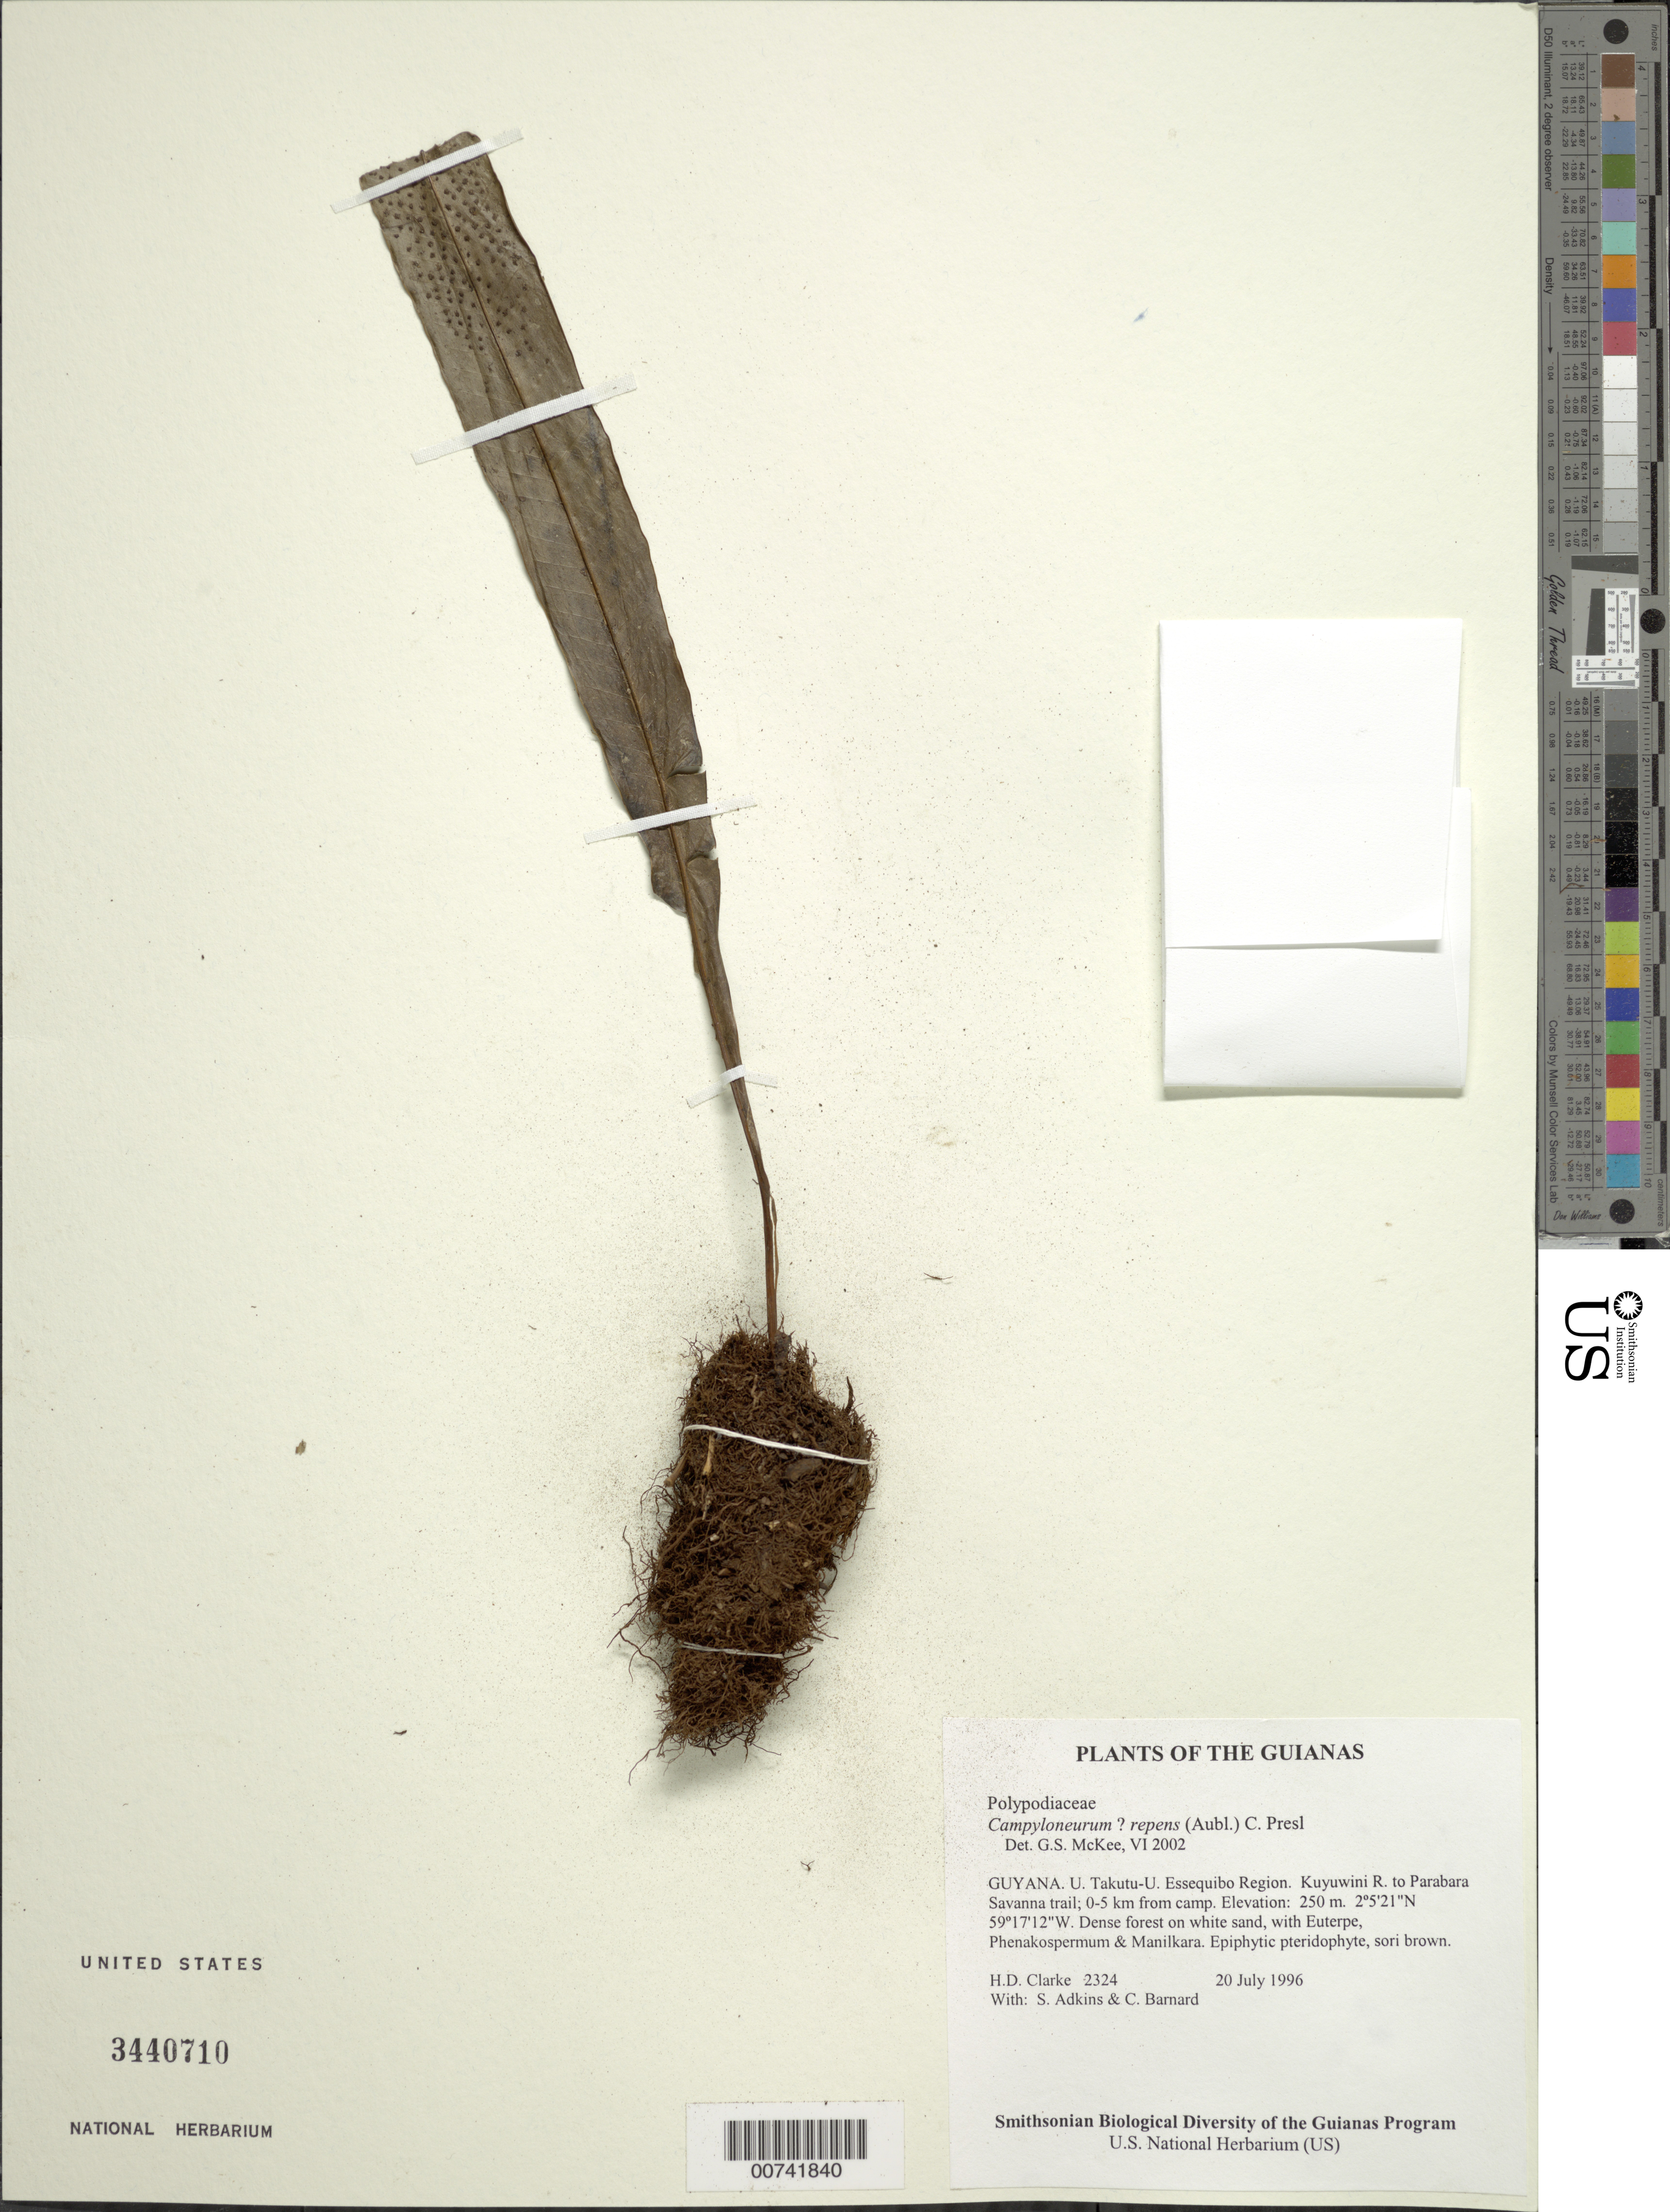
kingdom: Plantae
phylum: Tracheophyta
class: Polypodiopsida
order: Polypodiales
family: Polypodiaceae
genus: Campyloneurum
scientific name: Campyloneurum repens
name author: (Aubl.) C. Presl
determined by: McKee, G. S., (US), NMNH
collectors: H. D. Clarke, S. Adkins & C. Bernard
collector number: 2324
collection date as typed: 20 July 1996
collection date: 1996-07-20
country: Guyana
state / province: U. Takutu-U. Essequibo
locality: Kuyuwini R. to Parabara Savanna trail; 0-5 km from camp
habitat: Dense forest on white sand, with Euterpe, Phenakospermum & Manilkara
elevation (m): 250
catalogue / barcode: US 3440710